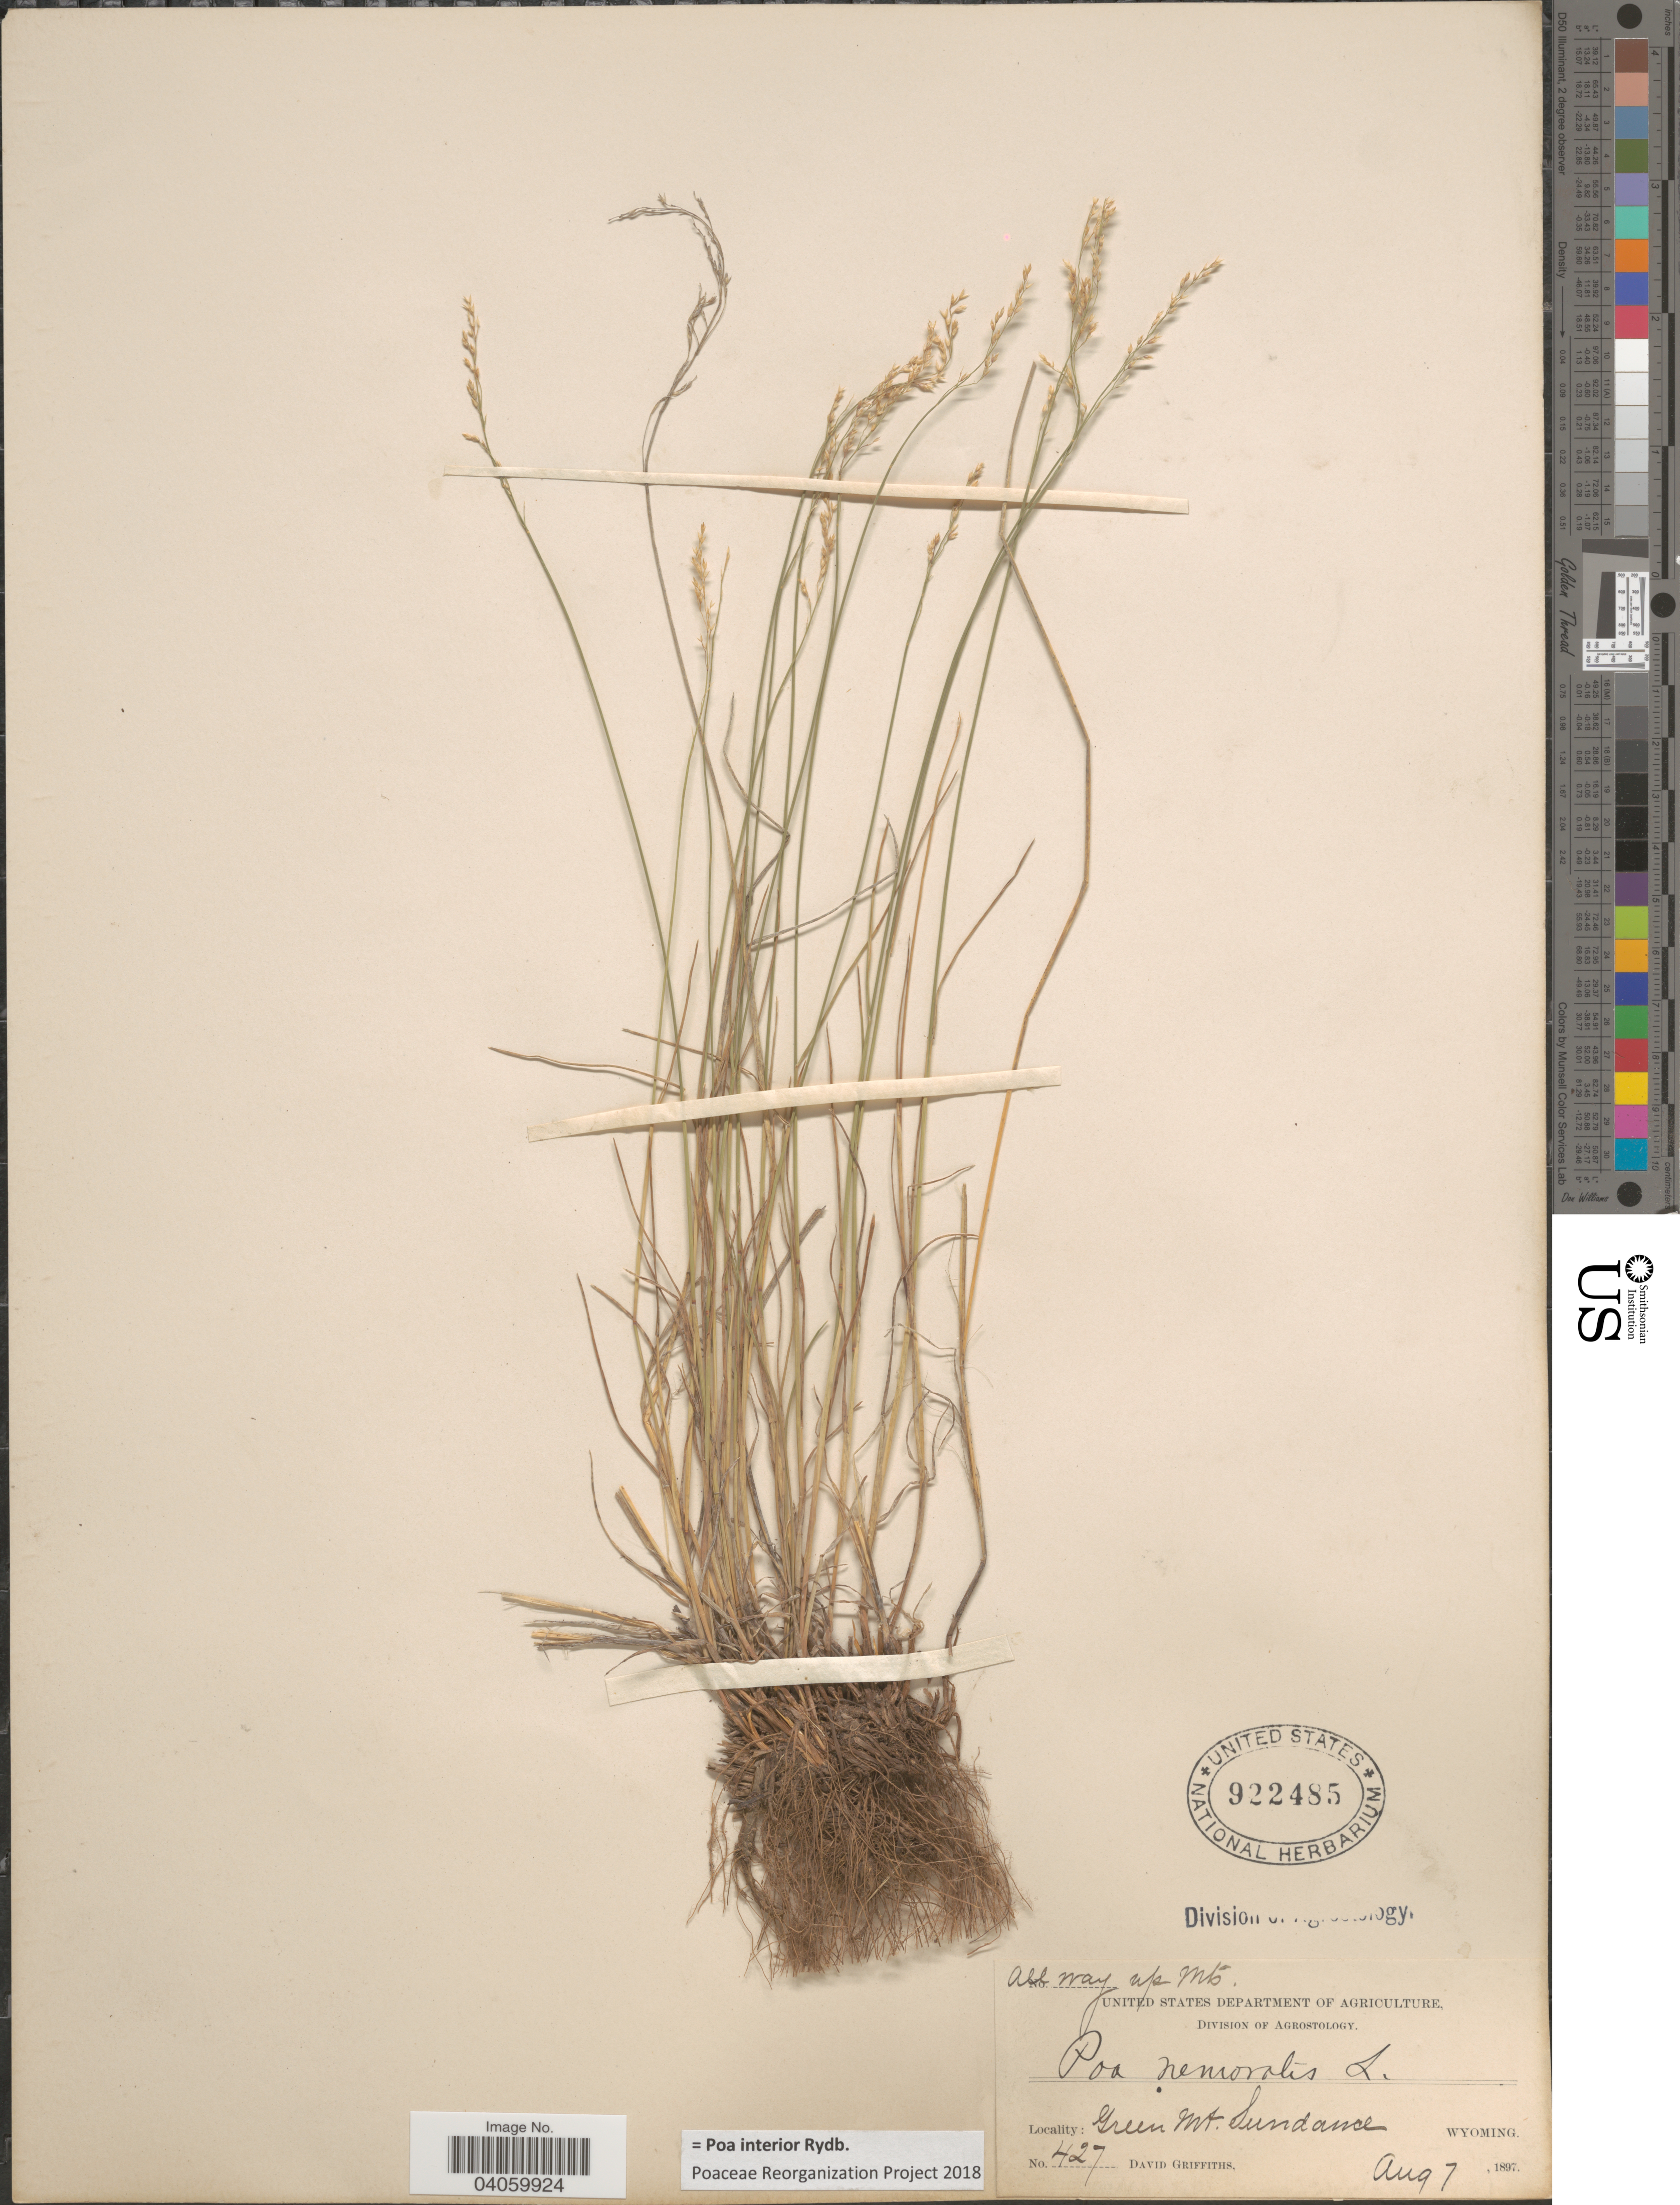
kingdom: Plantae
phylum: Tracheophyta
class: Liliopsida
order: Poales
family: Poaceae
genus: Poa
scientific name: Poa interior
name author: Rydb.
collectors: D. Griffiths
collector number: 427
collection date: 1897-08-07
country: United States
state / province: Wyoming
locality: All way up Mts. Green Mt. Sundance.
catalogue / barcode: US 922485